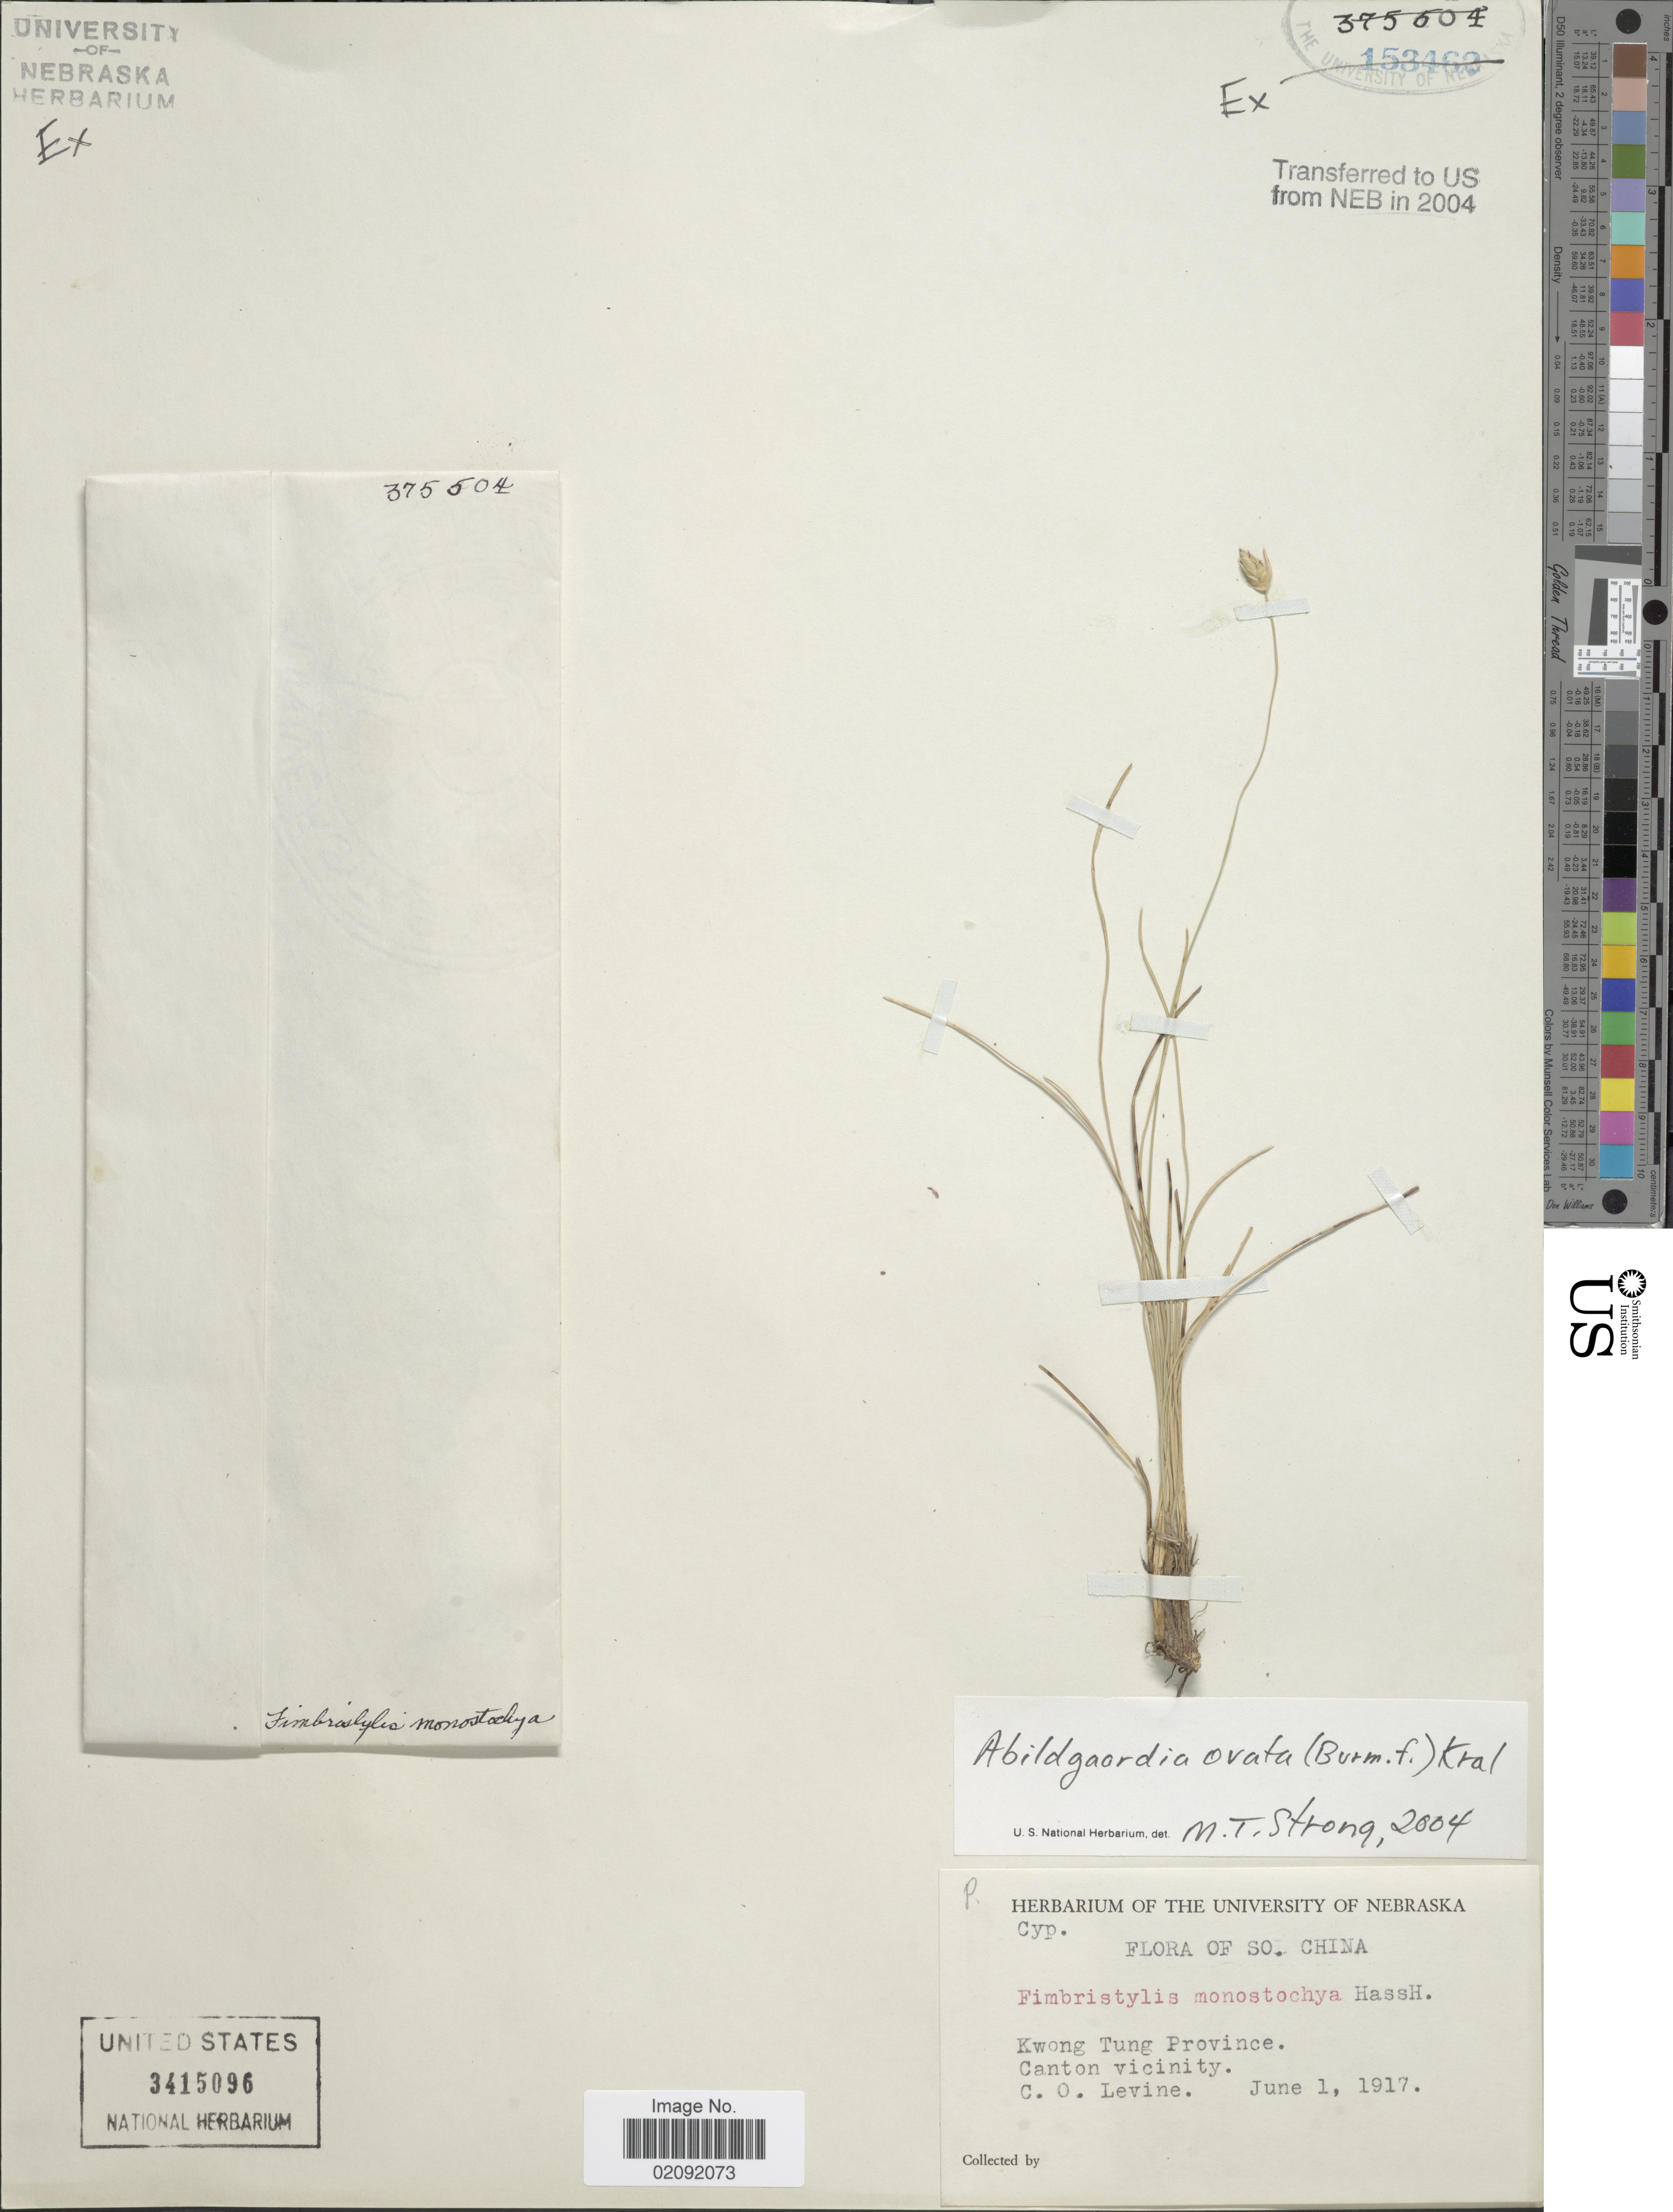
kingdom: Plantae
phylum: Tracheophyta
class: Liliopsida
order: Poales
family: Cyperaceae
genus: Abildgaardia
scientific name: Abildgaardia ovata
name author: (Burm. f.) Kral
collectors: C. O. Levine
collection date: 1917-06-01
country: China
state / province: Guangdong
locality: Kwong Tung Province, So. China, Canton vicinity.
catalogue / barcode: US 3415096